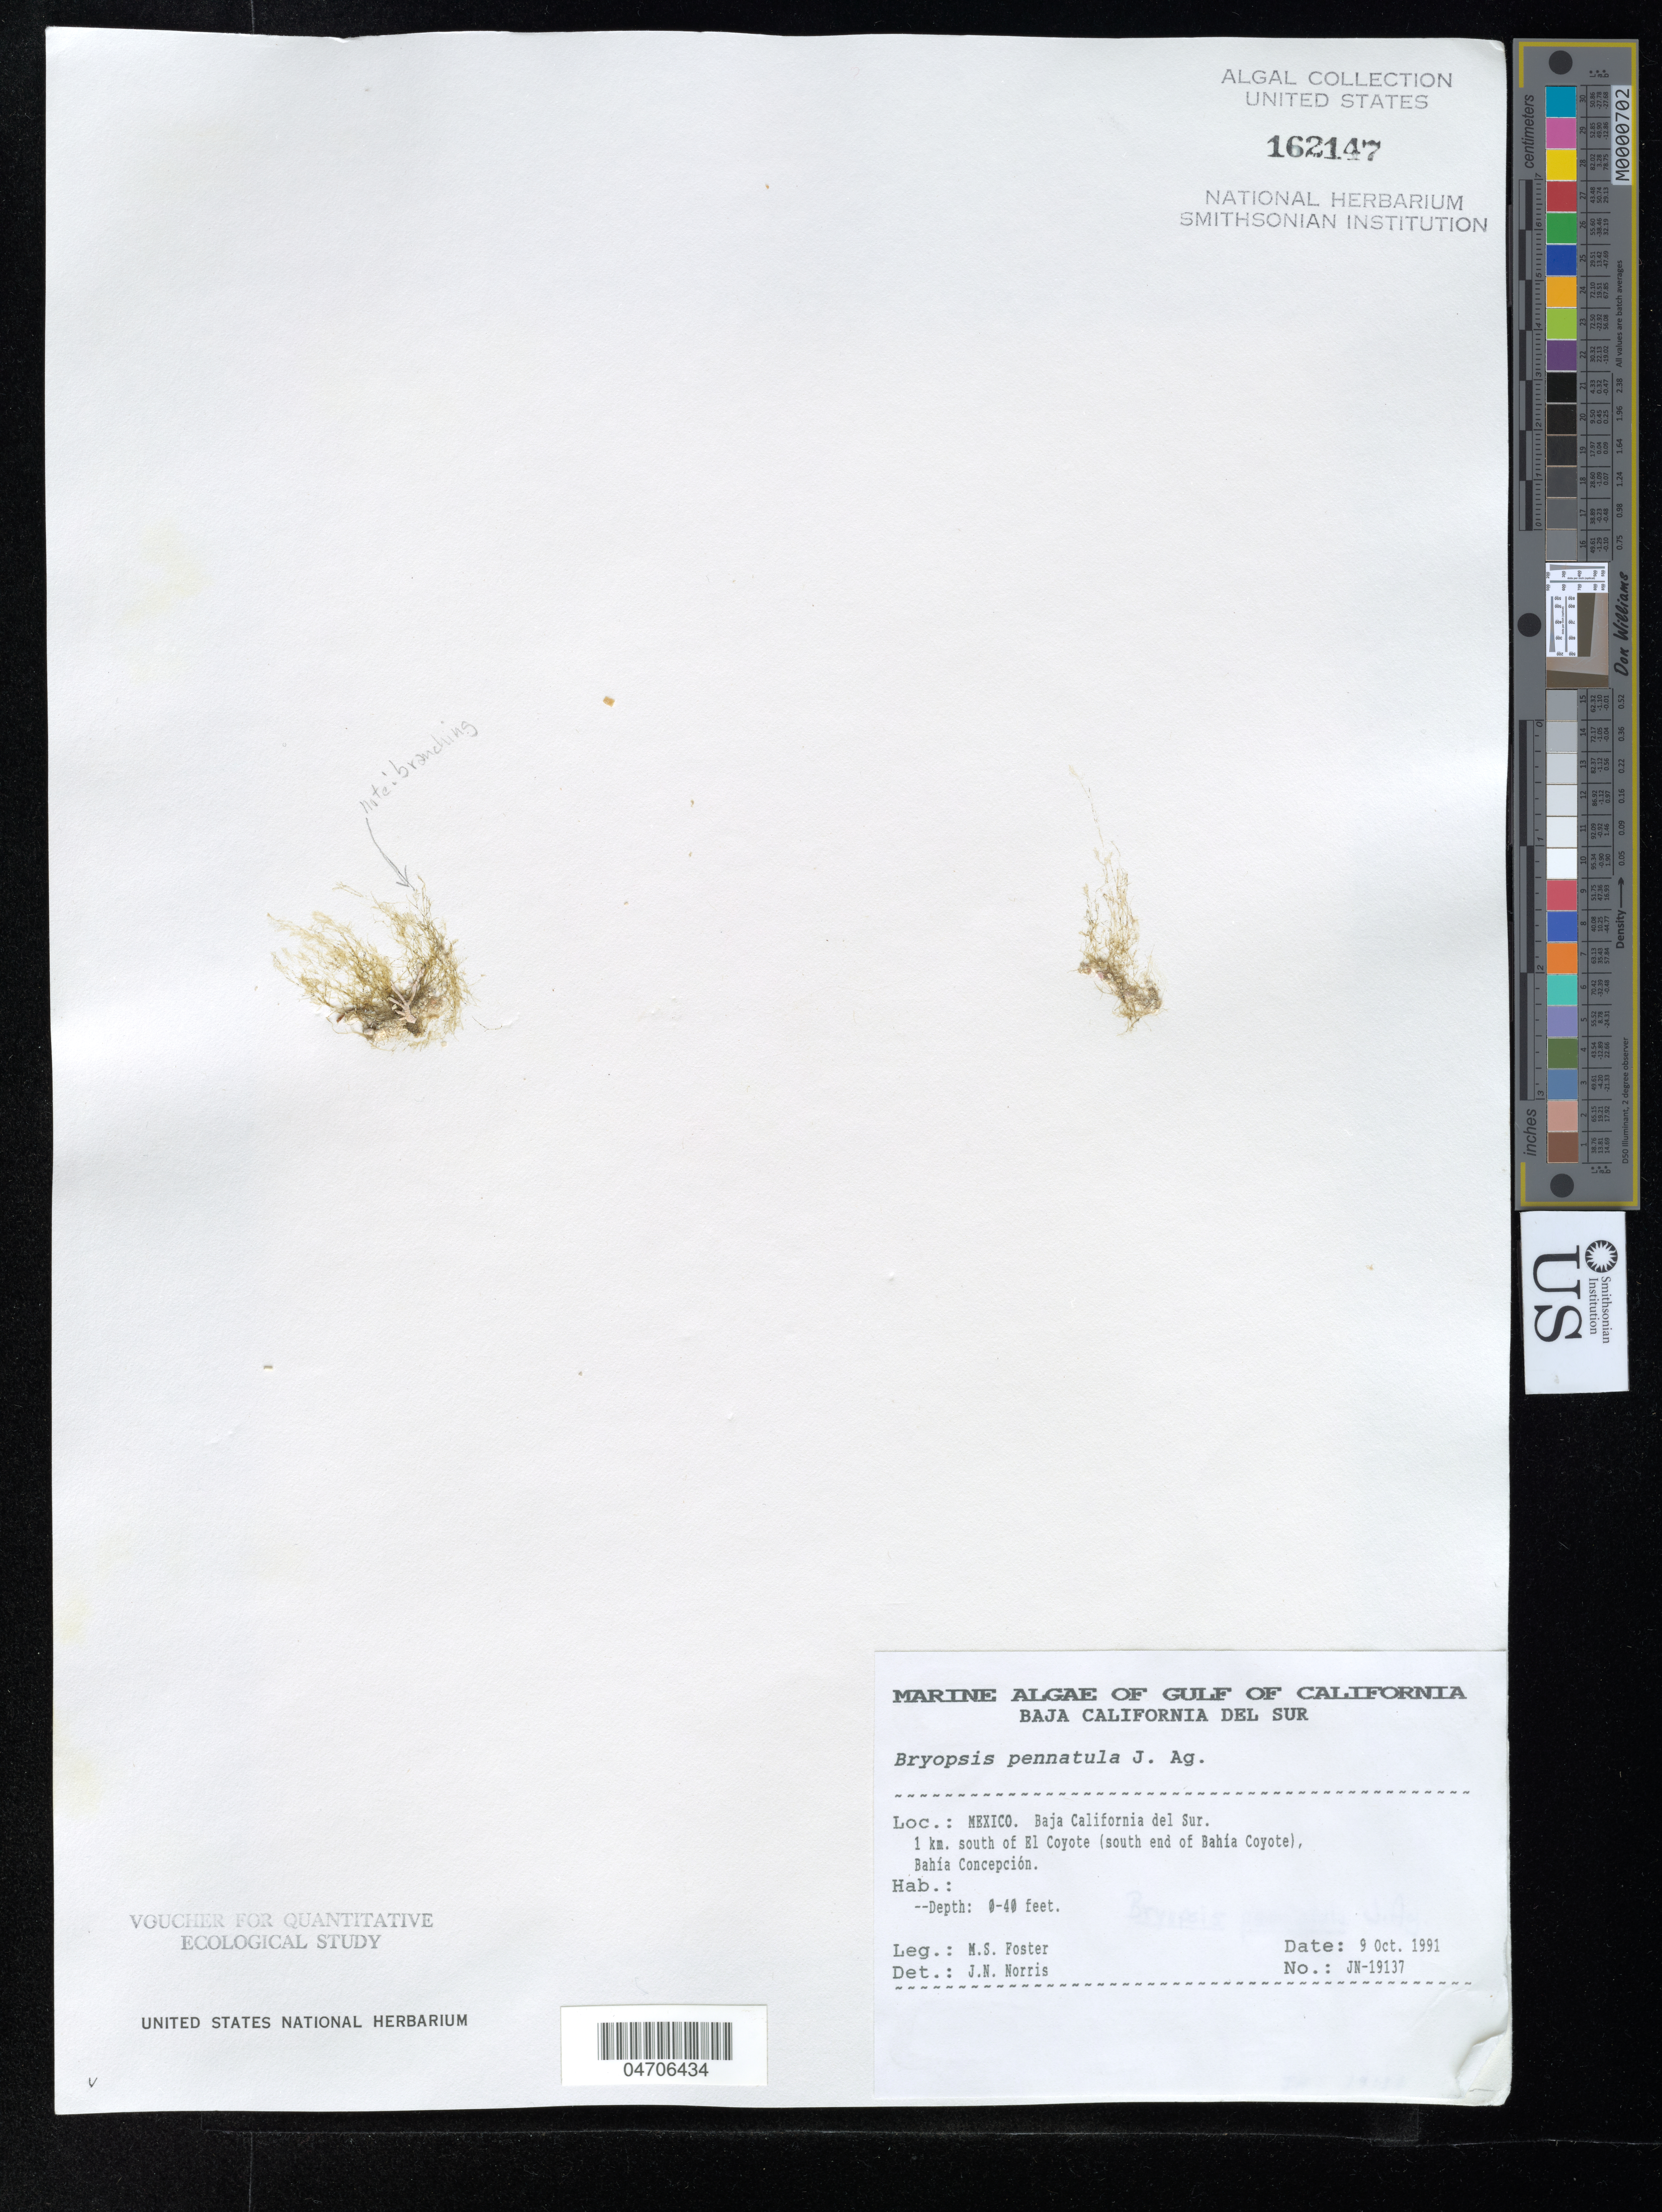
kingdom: Plantae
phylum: Chlorophyta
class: Ulvophyceae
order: Bryopsidales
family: Bryopsidaceae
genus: Bryopsis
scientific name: Bryopsis pennatula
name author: J. Agardh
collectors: M. Foster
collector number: JN-19137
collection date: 1991-10-09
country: Mexico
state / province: Baja California Sur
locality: Gulf of California. 1 km. south of El Coyote (south end of Bahía Coyote), Bahía Concepción.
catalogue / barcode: US 162147